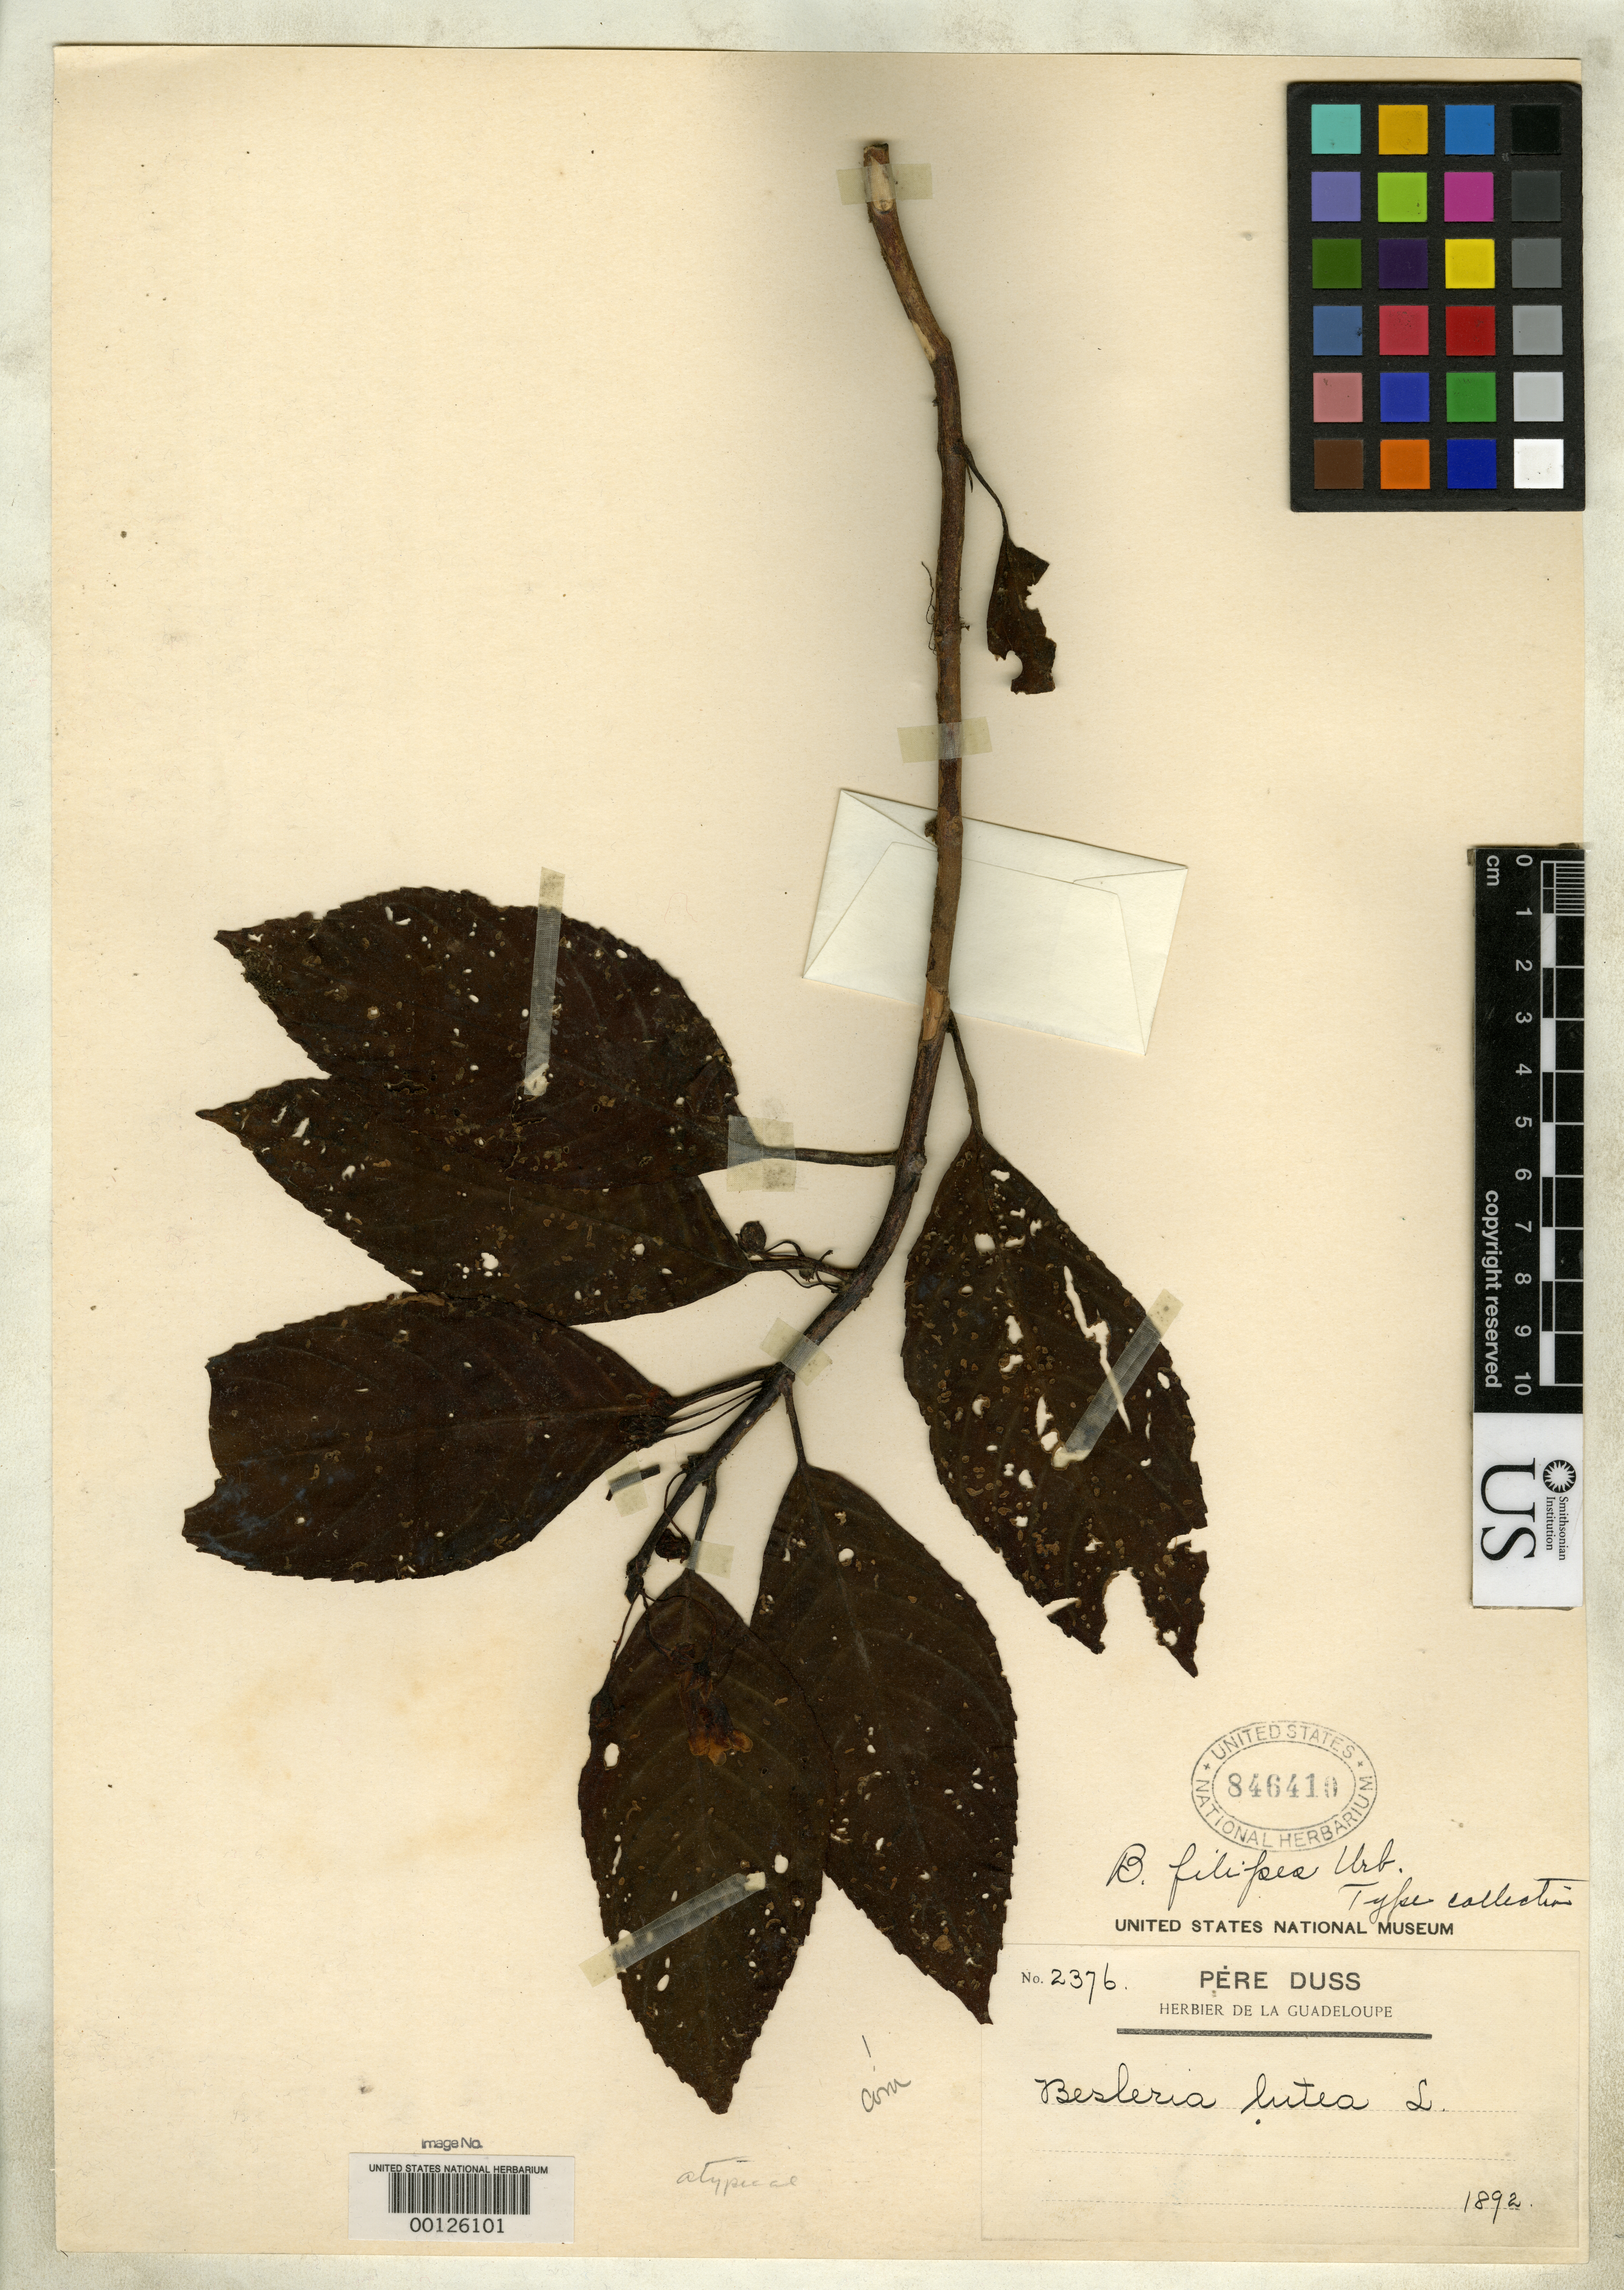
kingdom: Plantae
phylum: Tracheophyta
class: Magnoliopsida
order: Lamiales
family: Gesneriaceae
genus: Besleria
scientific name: Besleria filipes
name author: Urb.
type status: Isosyntype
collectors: Père Duss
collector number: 2376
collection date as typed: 1892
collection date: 1892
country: Guadeloupe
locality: Trois Rivieres, haut Matouba.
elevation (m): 680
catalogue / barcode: US 846410